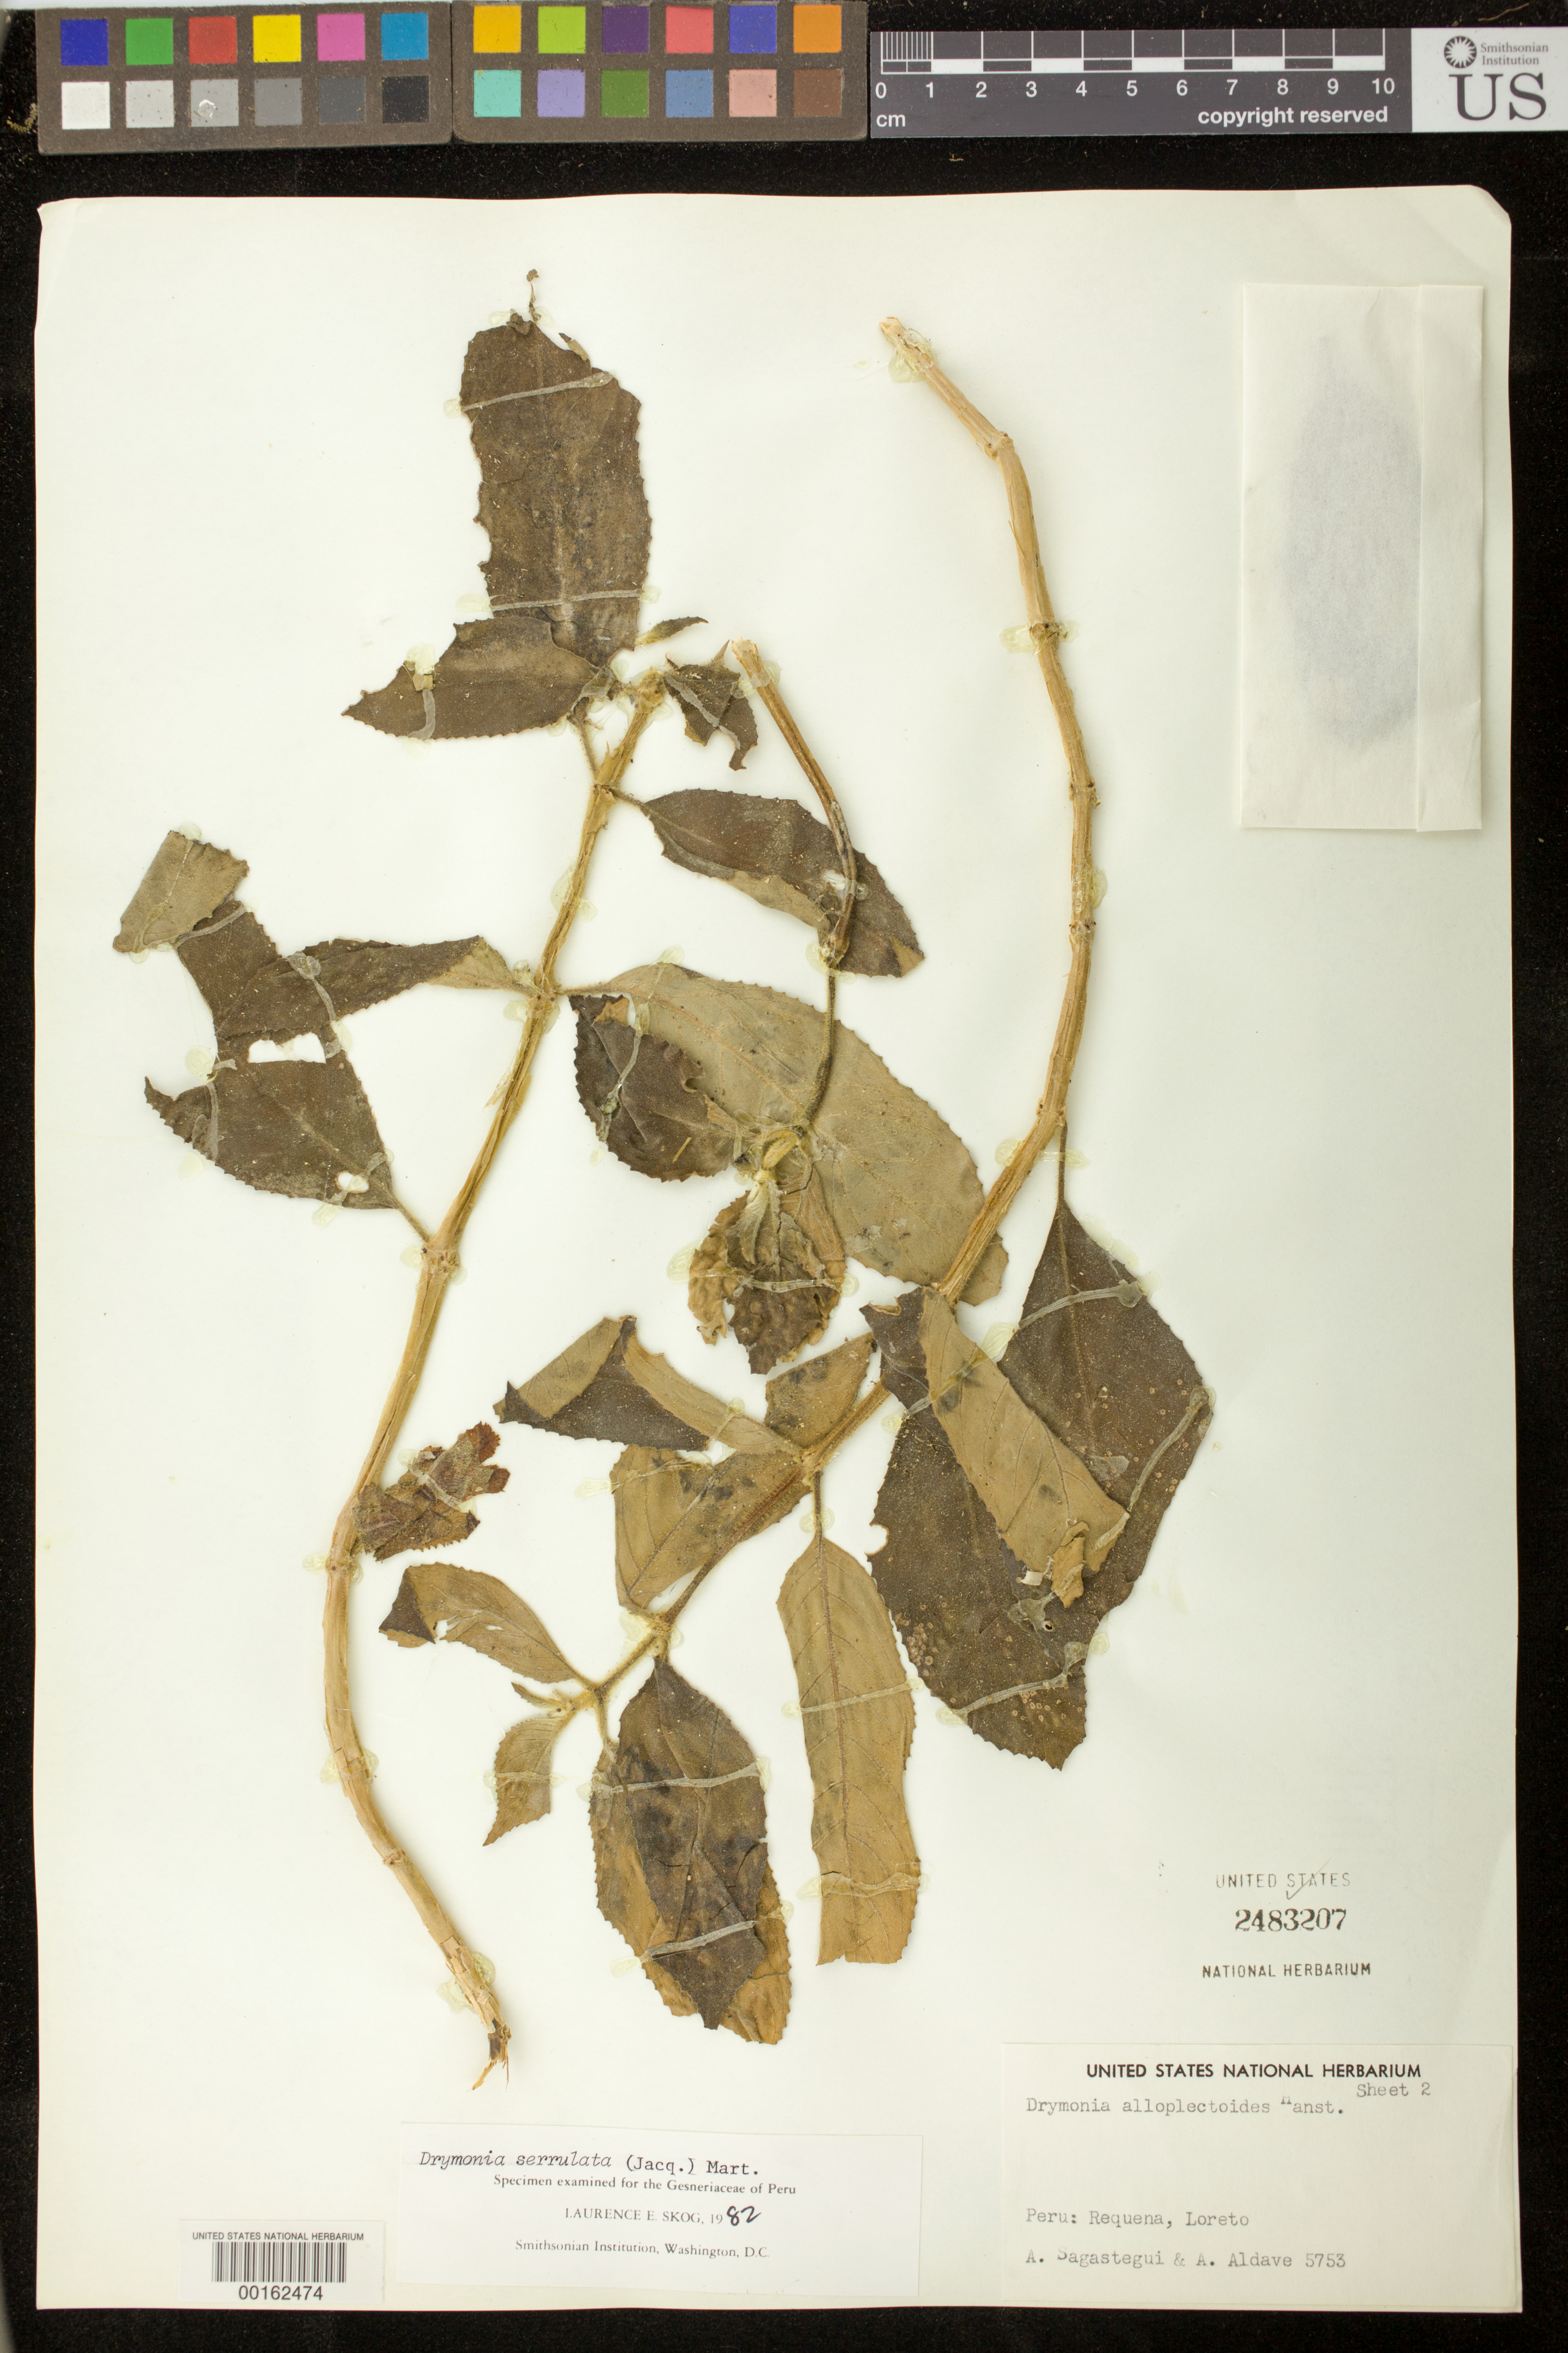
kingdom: Plantae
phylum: Tracheophyta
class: Magnoliopsida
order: Lamiales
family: Gesneriaceae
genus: Drymonia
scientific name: Drymonia serrulata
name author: (Jacq.) Mart.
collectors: A. Sagástegui A. & A. Aldave Pajares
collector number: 5753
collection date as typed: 22 Aug 1965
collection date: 1965-08-22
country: Peru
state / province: Loreto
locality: Prov. Requena; Procedencia Requena, right hand bank of river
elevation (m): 150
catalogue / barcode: US 2483207